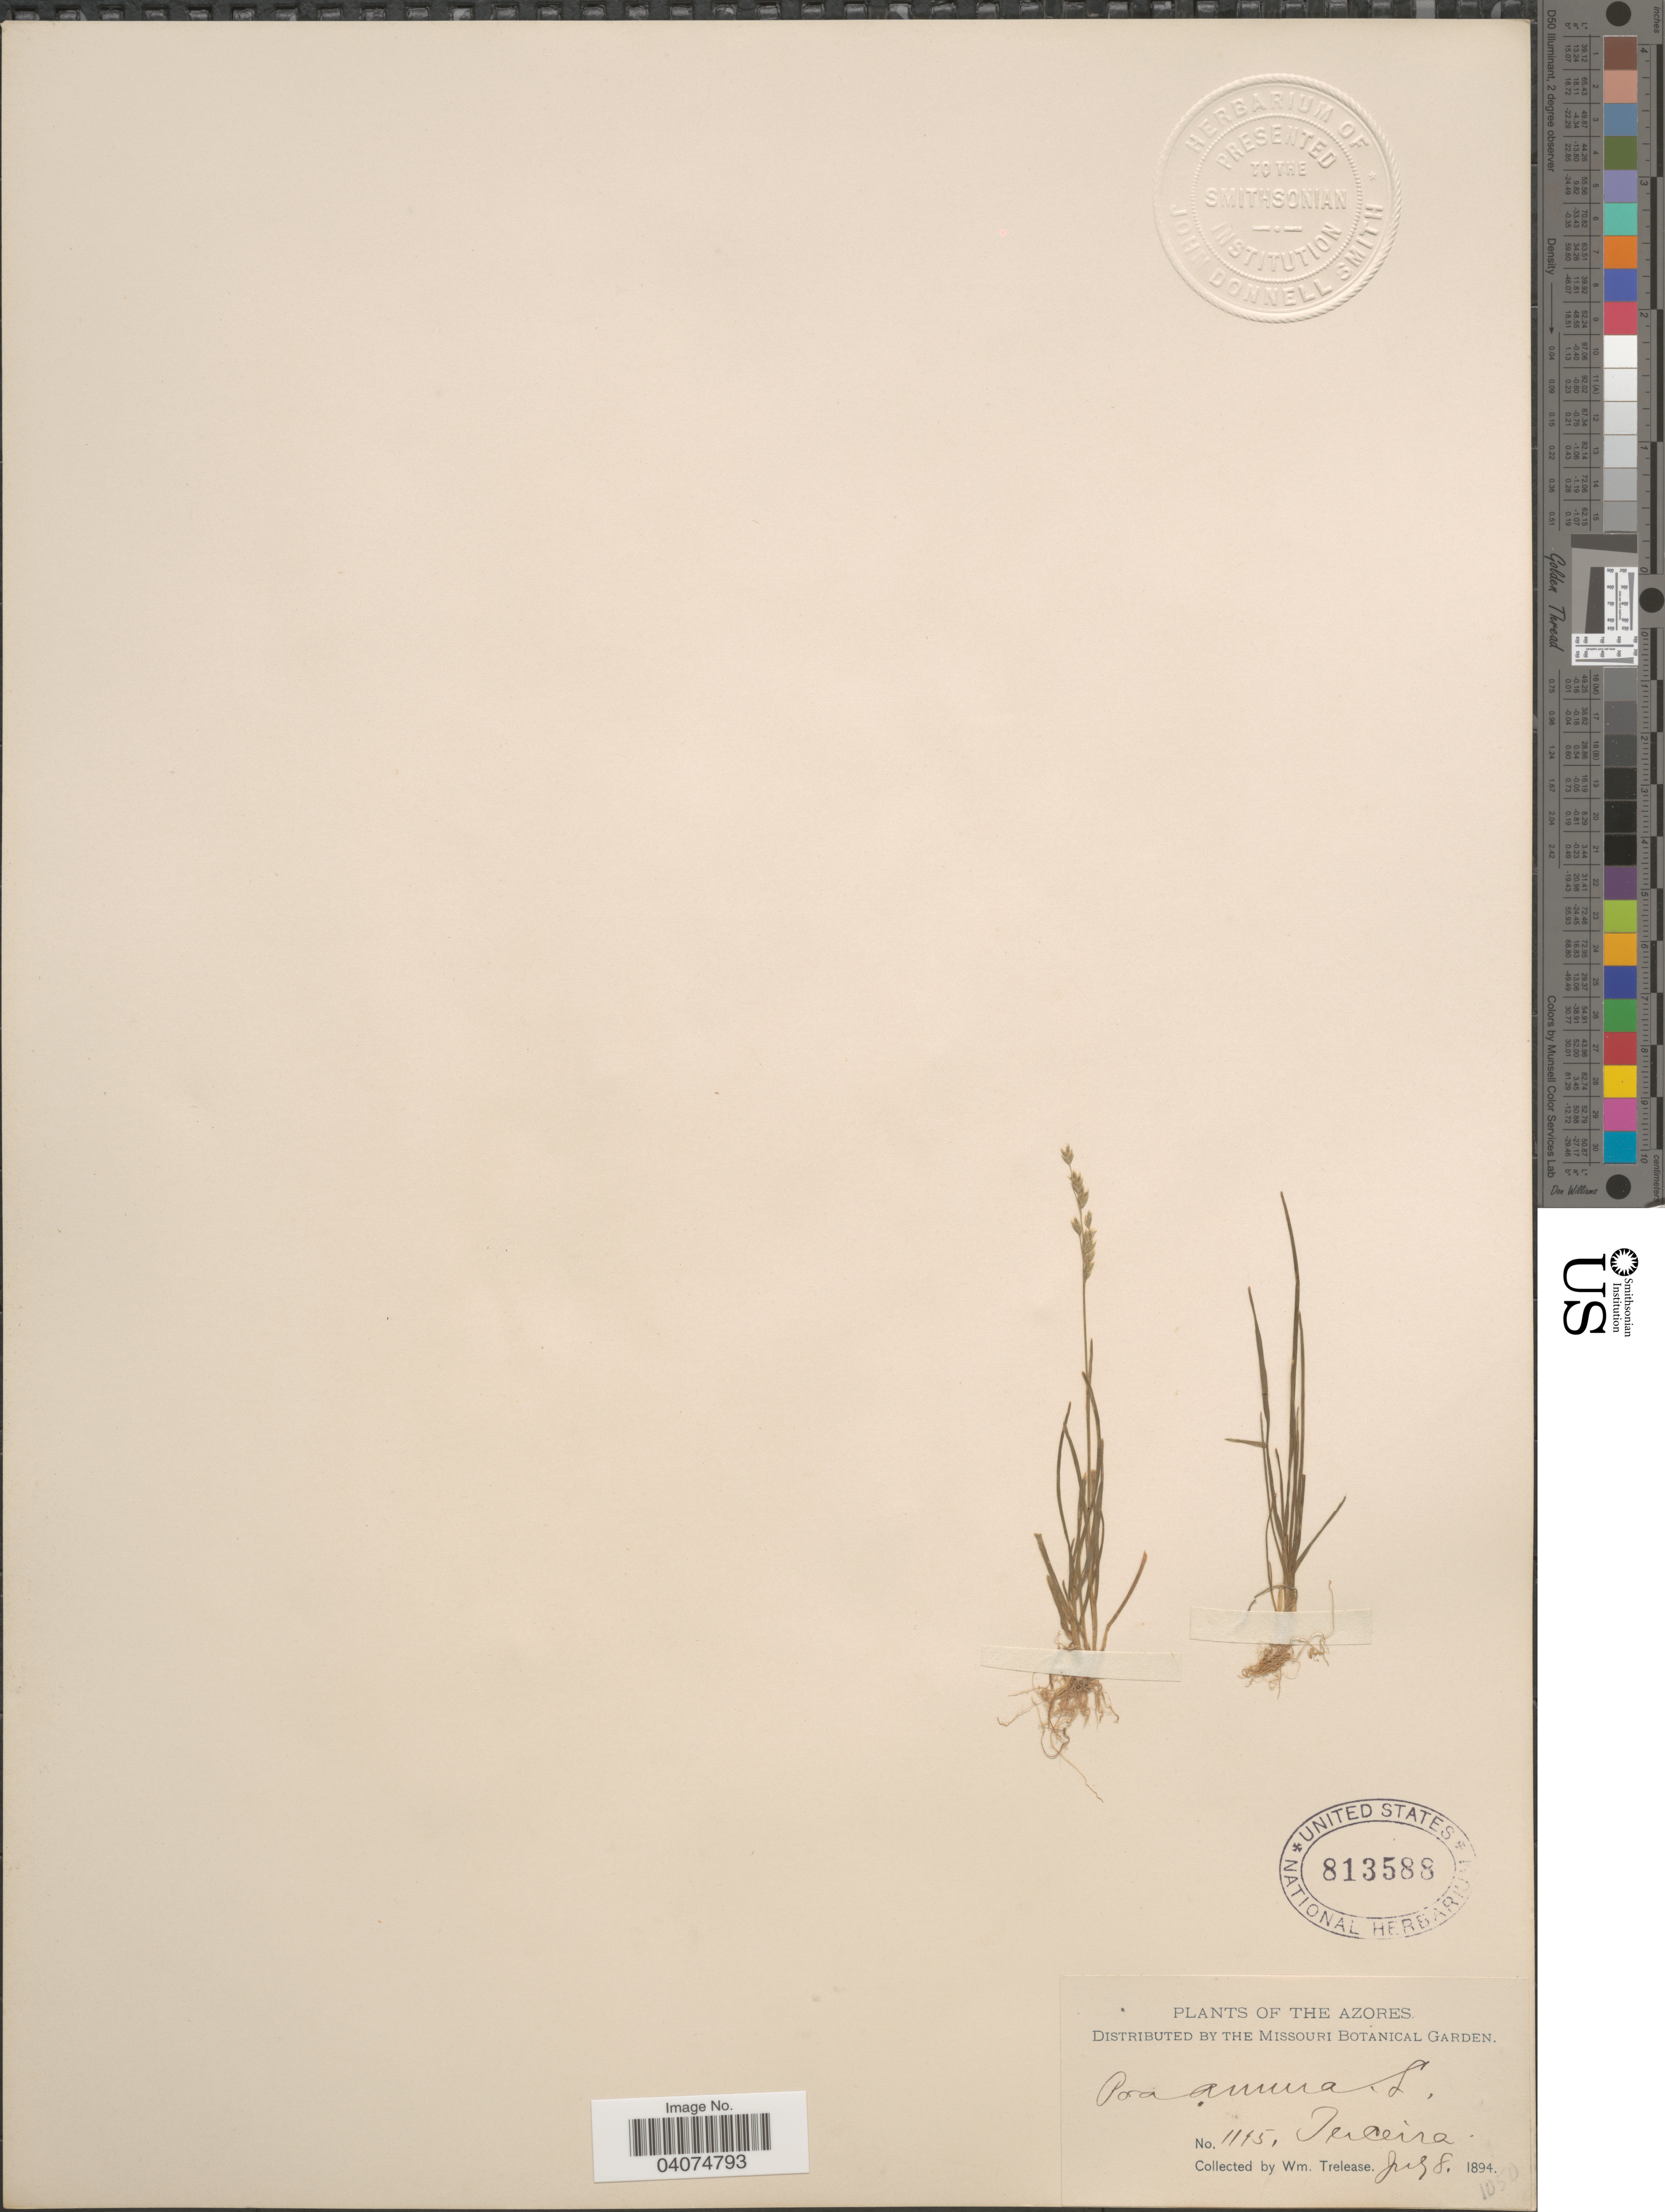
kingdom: Plantae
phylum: Tracheophyta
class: Liliopsida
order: Poales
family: Poaceae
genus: Poa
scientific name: Poa annua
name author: L.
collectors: W. Trelease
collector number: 1115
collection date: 1894-07-08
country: Portugal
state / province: Azores (Aut. Reg.)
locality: Terceira.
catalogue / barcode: US 813588